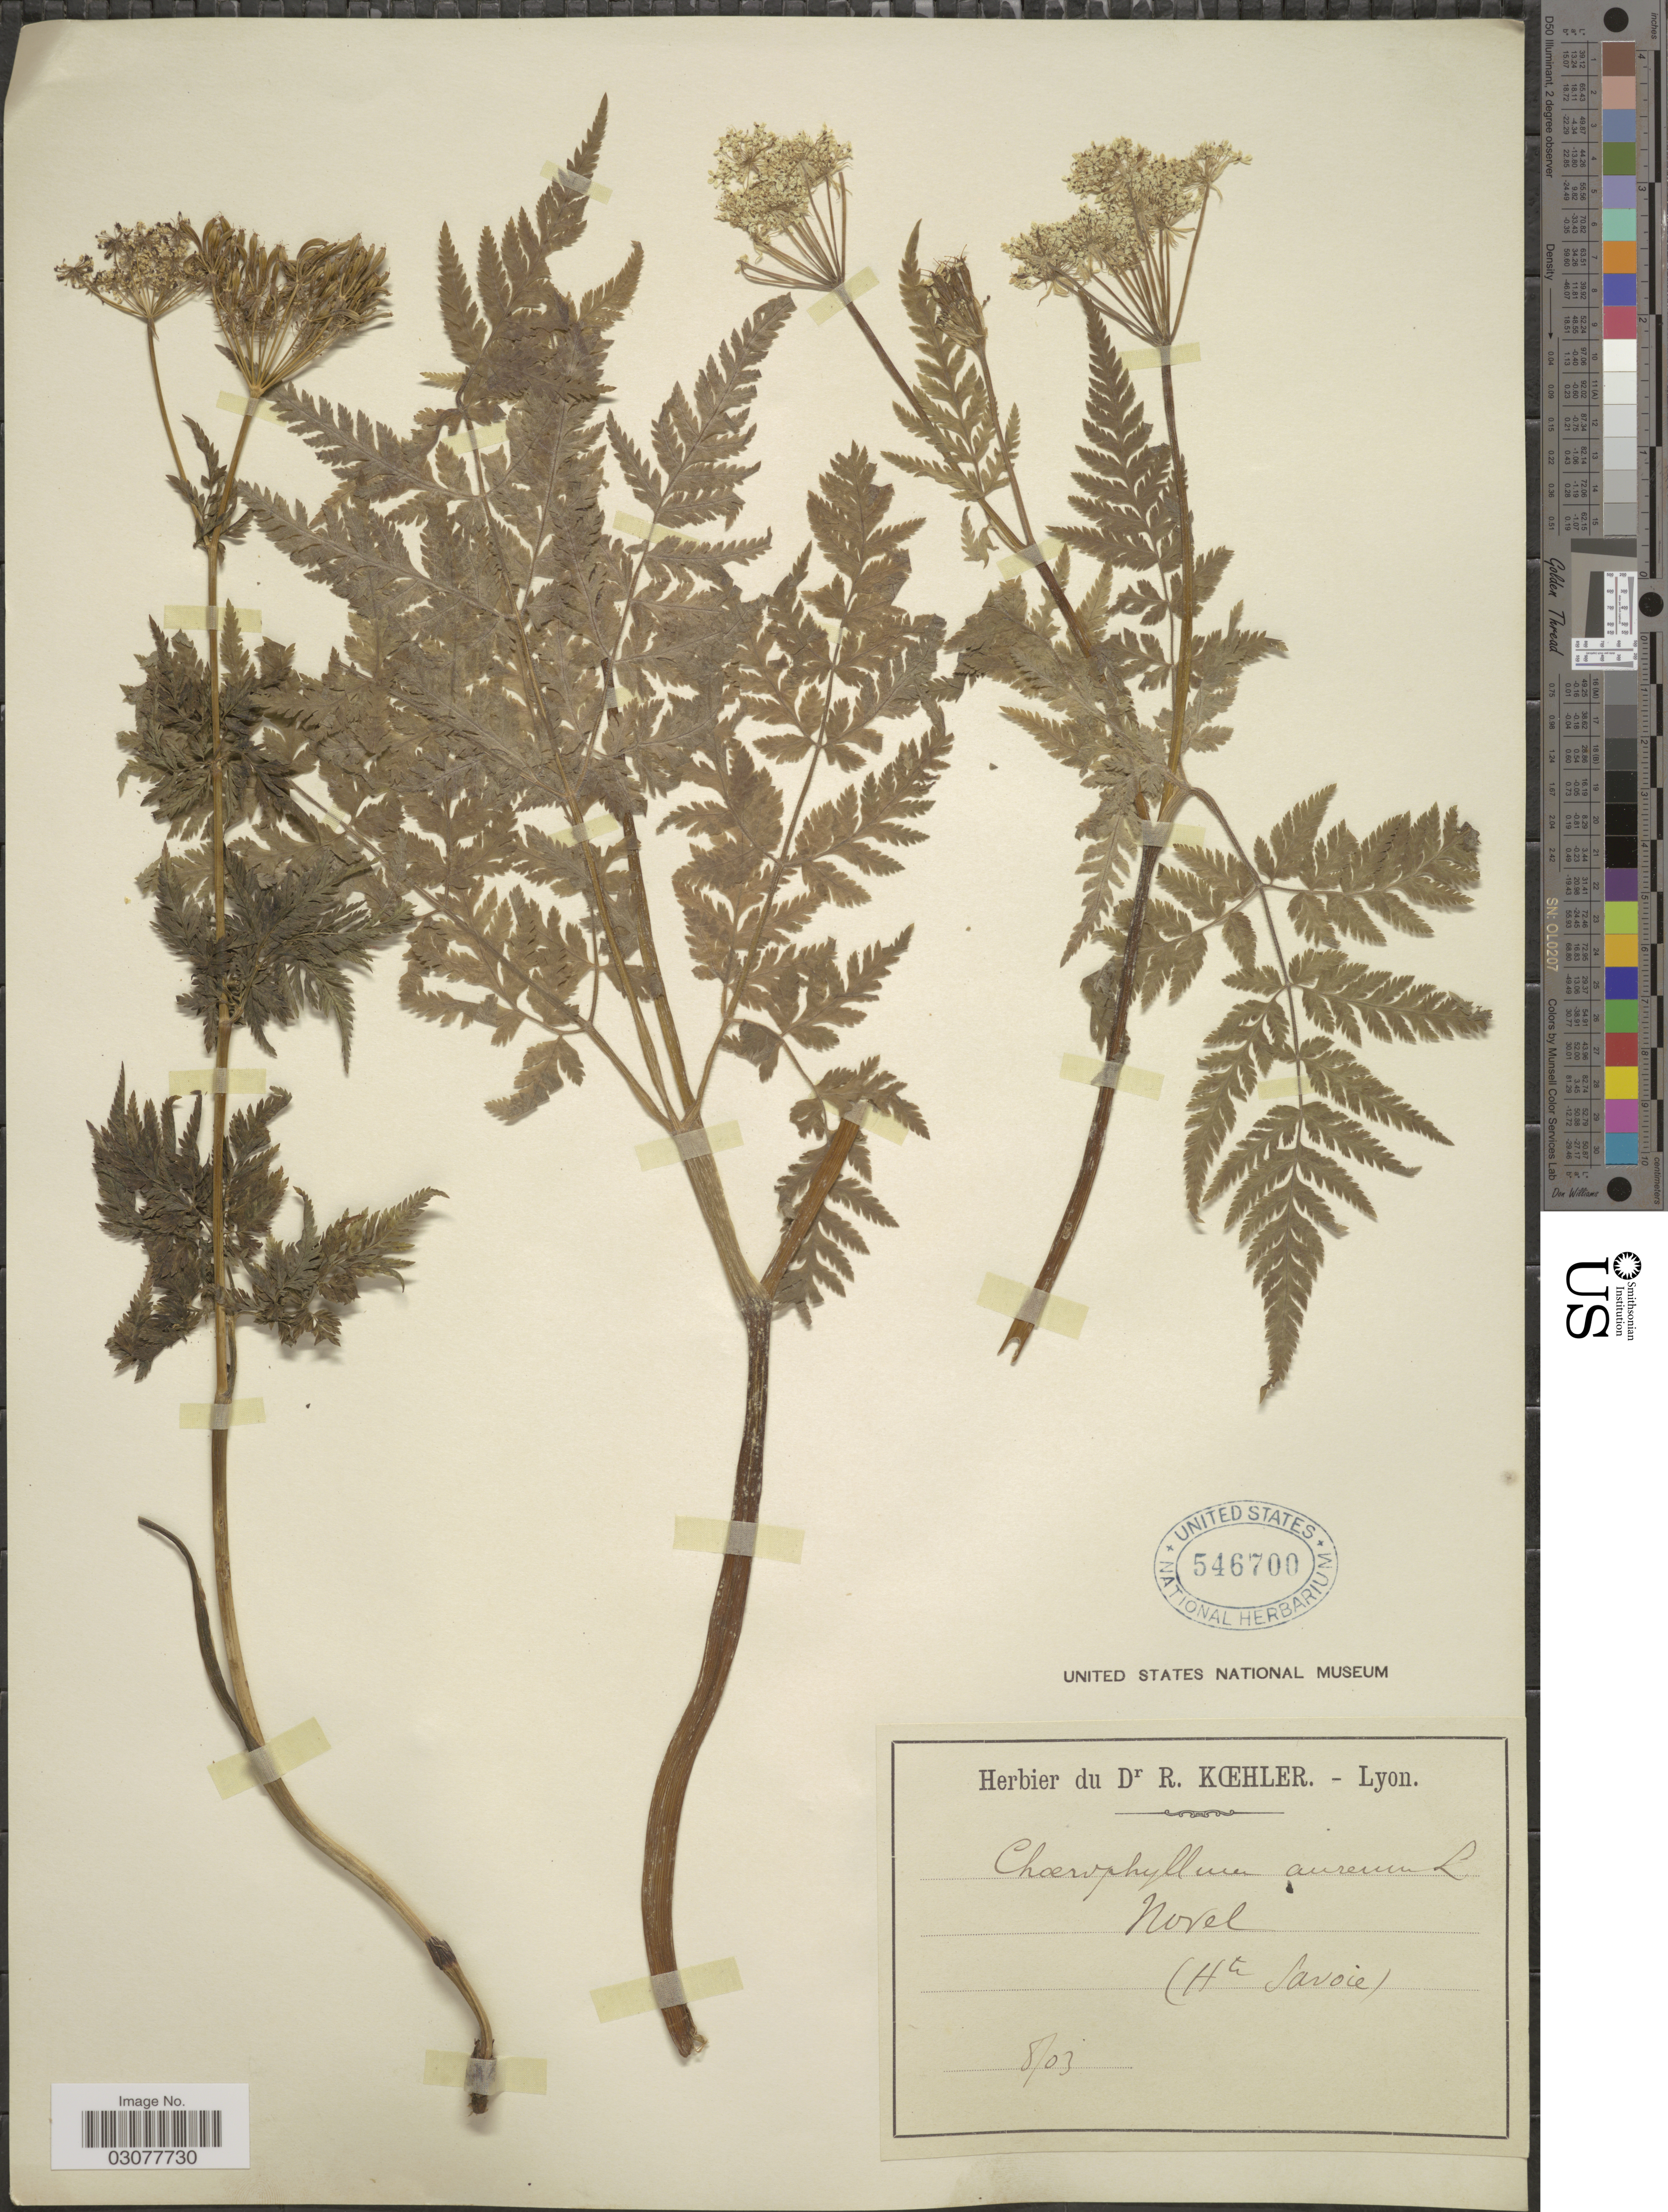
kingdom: Plantae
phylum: Tracheophyta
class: Magnoliopsida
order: Apiales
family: Apiaceae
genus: Chaerophyllum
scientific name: Chaerophyllum aureum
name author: L.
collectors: Kechler, R.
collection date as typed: Transcribed d/m/y: /8/3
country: France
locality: Novel, (Hte Savoie).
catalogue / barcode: US 546700